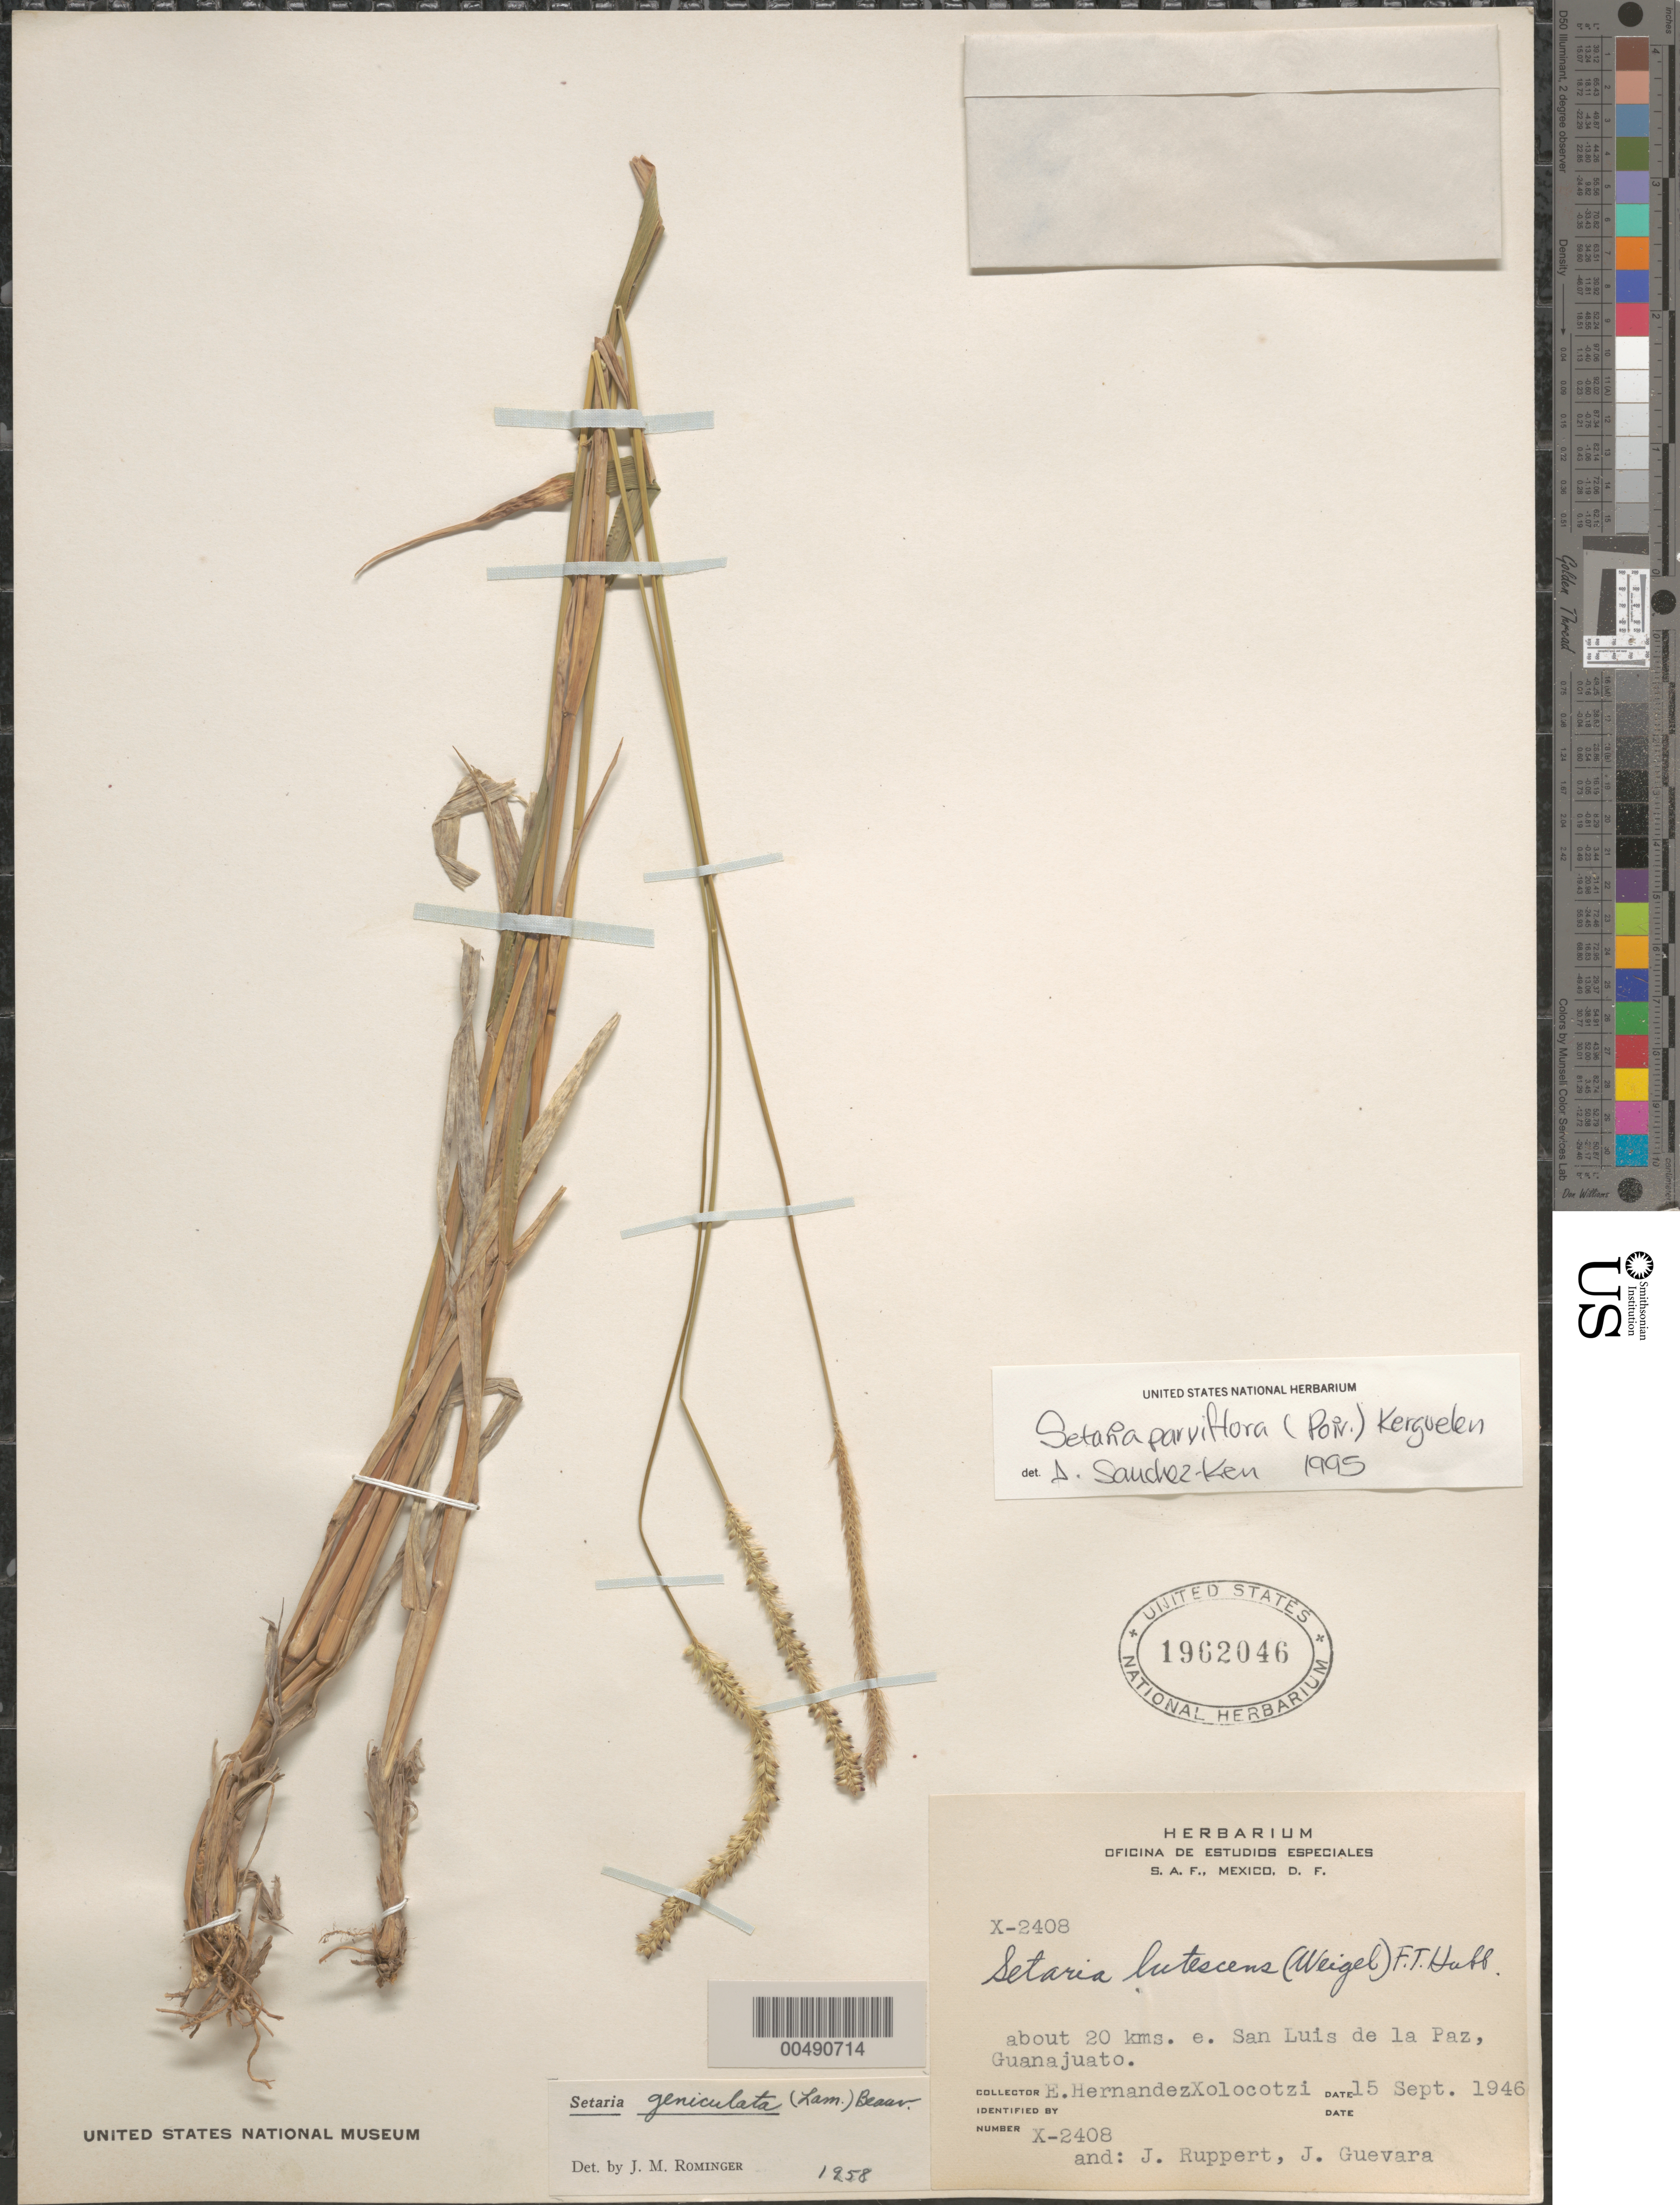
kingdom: Plantae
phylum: Tracheophyta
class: Liliopsida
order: Poales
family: Poaceae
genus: Setaria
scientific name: Setaria parviflora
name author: (Poir.) Kerguélen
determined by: Sánchez-Ken, J. G.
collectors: E. I. Hernández-X., J. Ruppert & J. Guevara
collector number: X-2408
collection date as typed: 15 Sep 1946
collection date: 1946-09-15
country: Mexico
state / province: Guanajuato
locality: About 20 km E San Luis de la Paz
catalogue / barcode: US 1962046